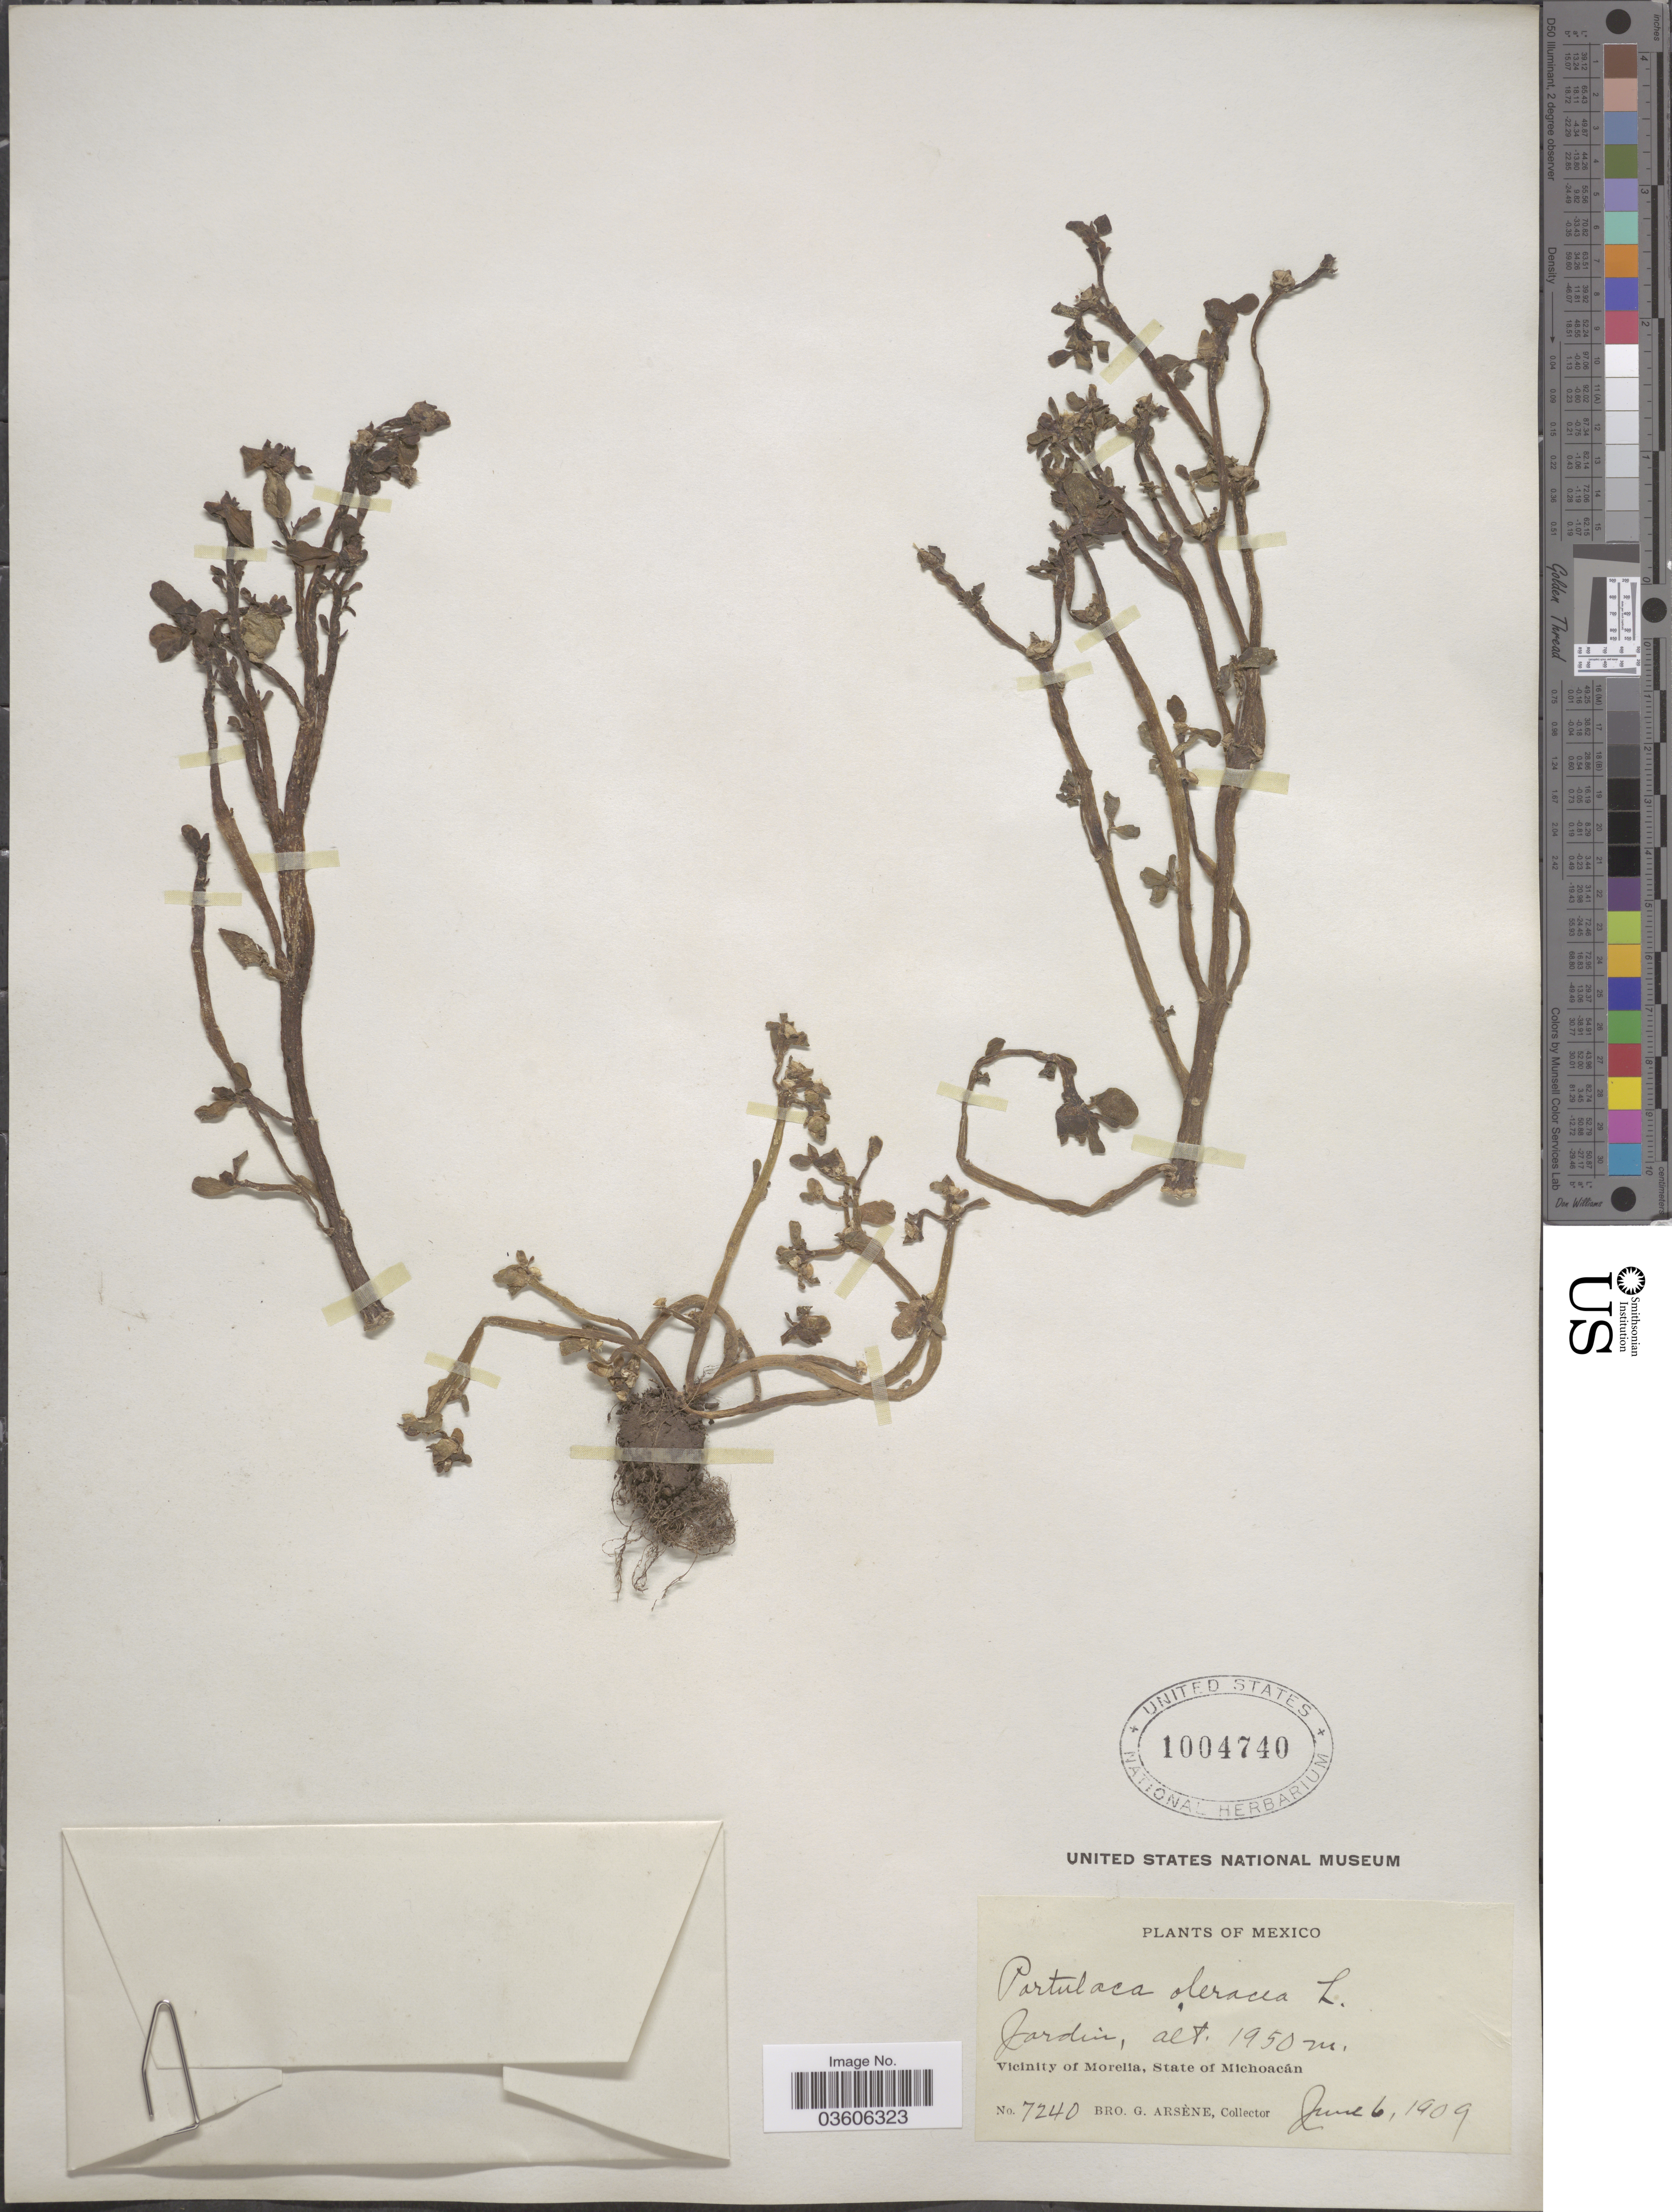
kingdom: Plantae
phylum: Tracheophyta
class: Magnoliopsida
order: Caryophyllales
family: Portulacaceae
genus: Portulaca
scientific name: Portulaca oleracea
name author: L.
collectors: Bro. G. Arsène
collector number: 7240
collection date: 1909-06-06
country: Mexico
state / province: Michoacán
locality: Jardin. Vicinity of Morelia.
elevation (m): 1950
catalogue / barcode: US 1004740